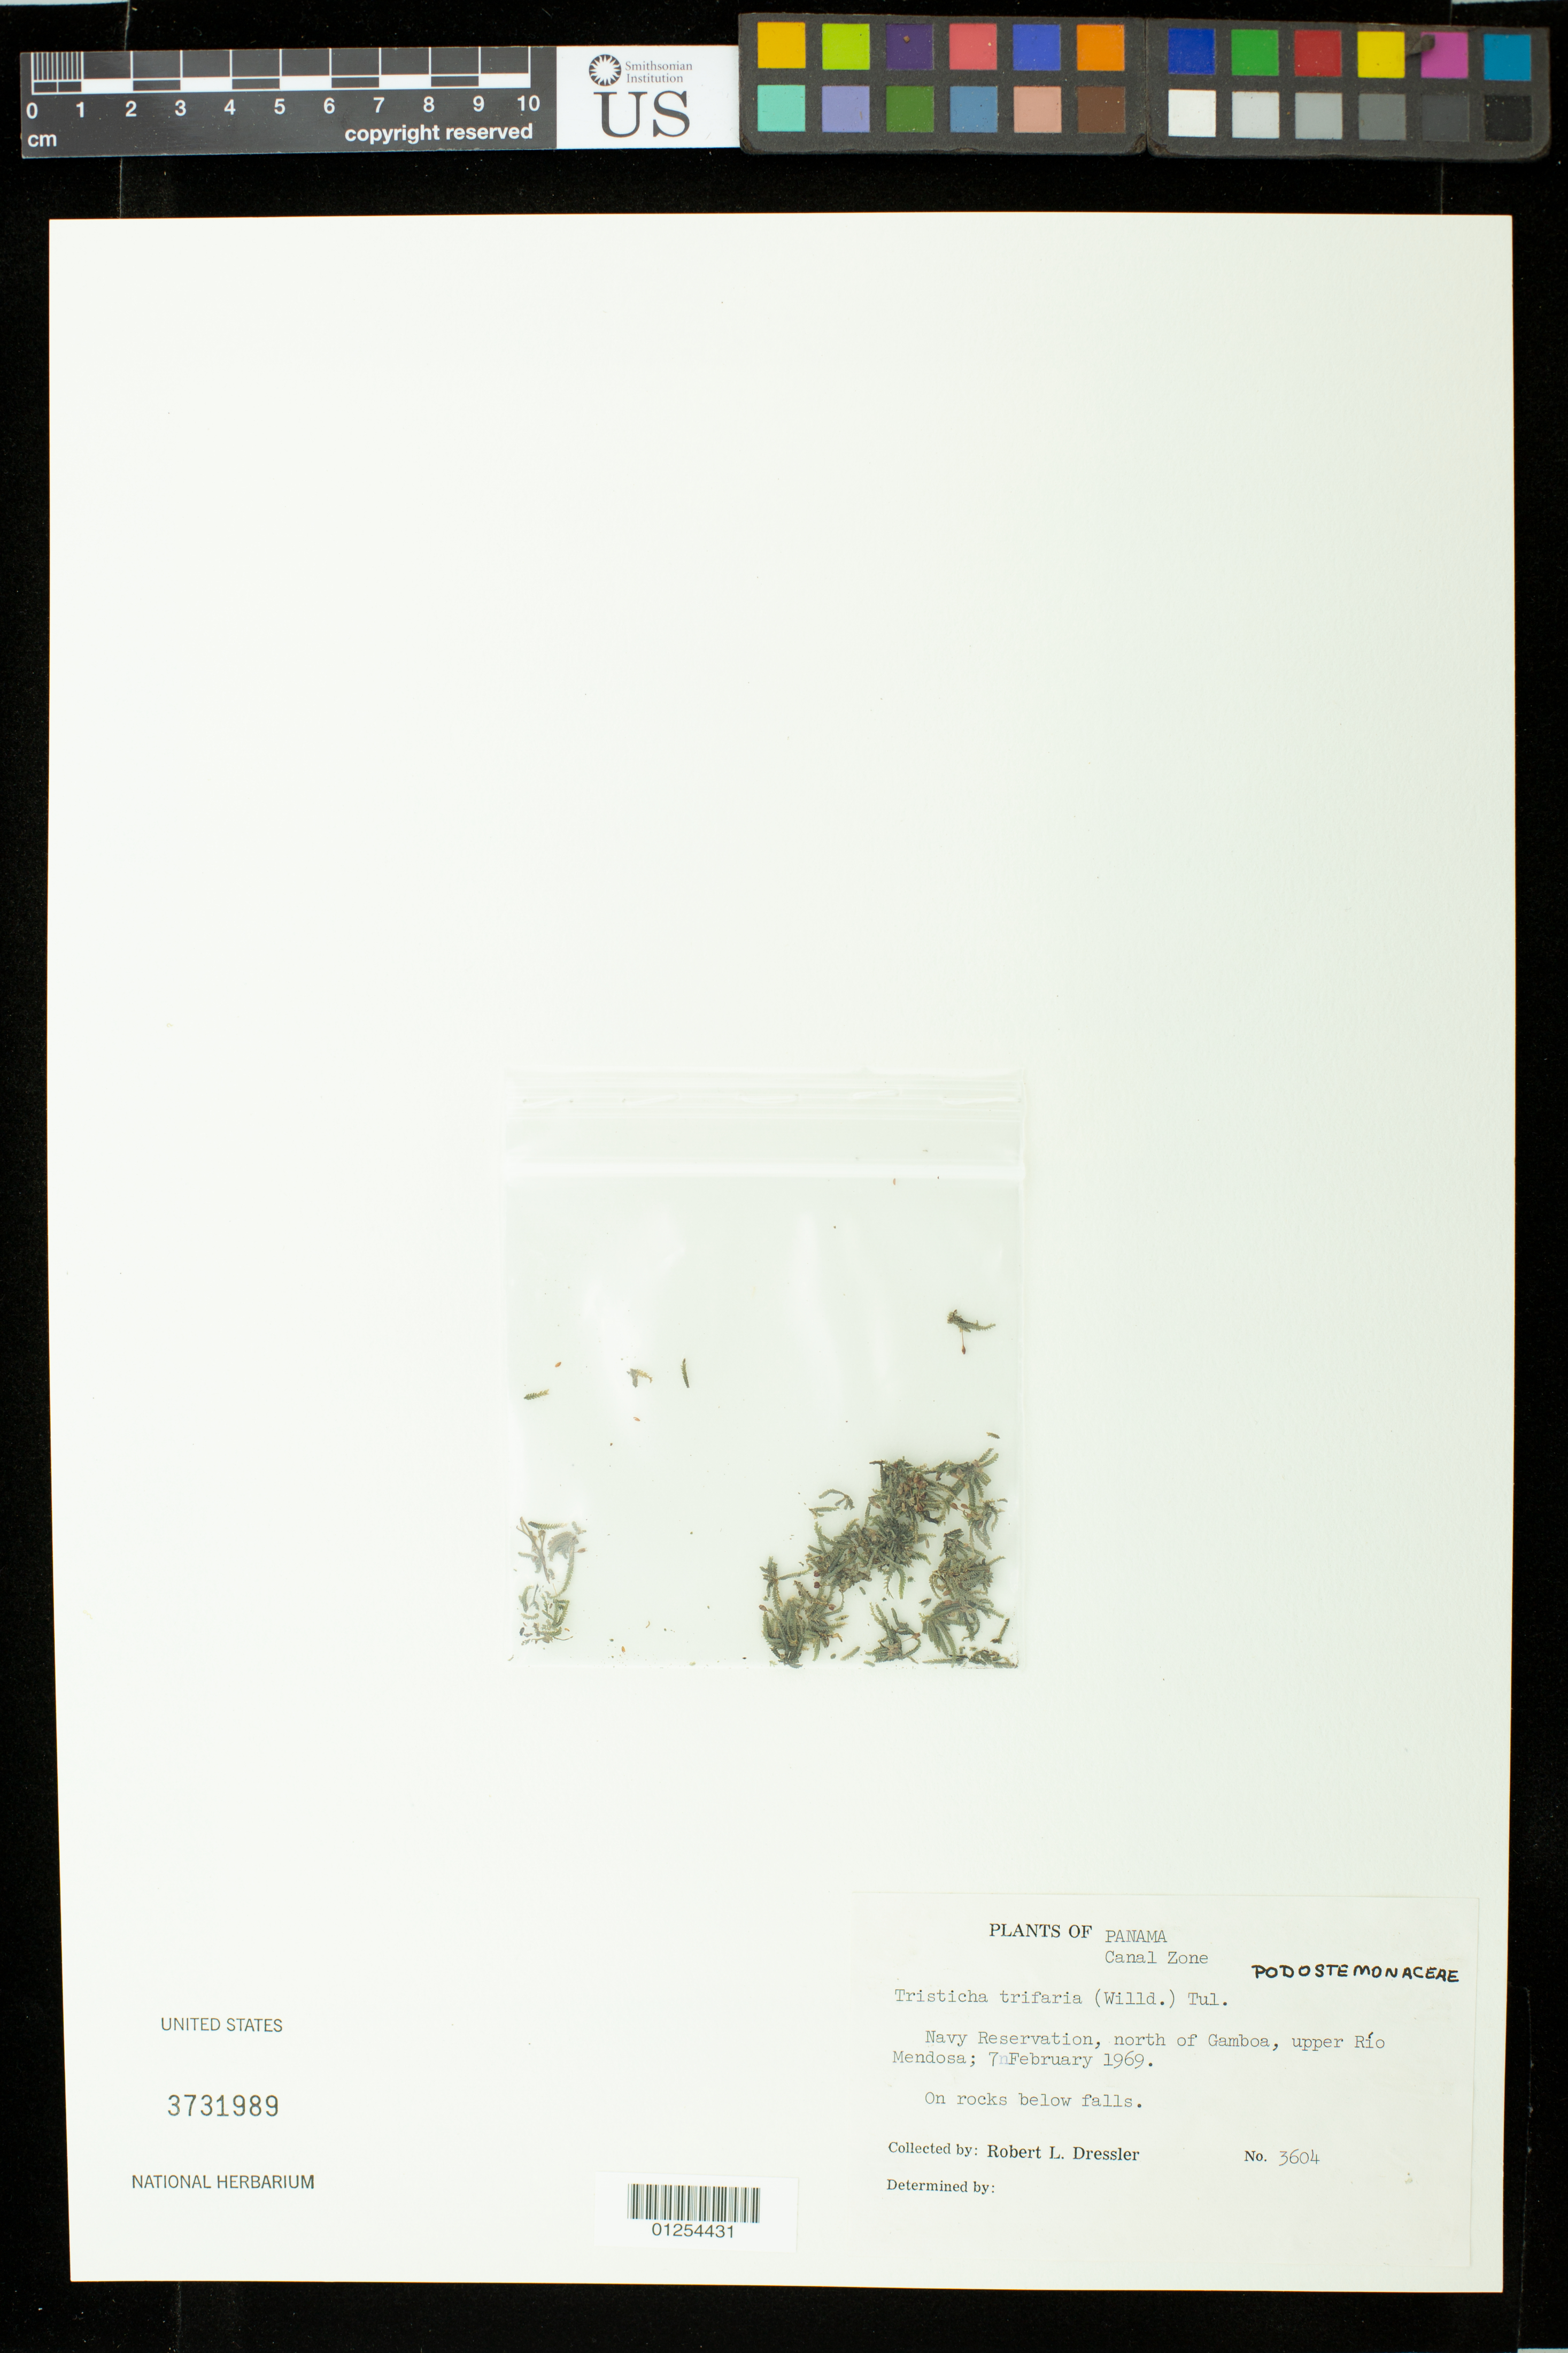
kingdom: Plantae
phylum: Tracheophyta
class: Magnoliopsida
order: Malpighiales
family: Podostemaceae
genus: Tristicha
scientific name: Tristicha trifaria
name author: (Willd.) Spreng.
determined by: Dressler, Robert Louis, (FLAS), University of Florida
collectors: R. Dressler & W. H. Lewis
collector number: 3604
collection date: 1969-02-07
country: Panama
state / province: Colón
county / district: Canal Zone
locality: Navy Reservation, north of Gamboa, upper Rio Mendosa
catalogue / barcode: US 3731989